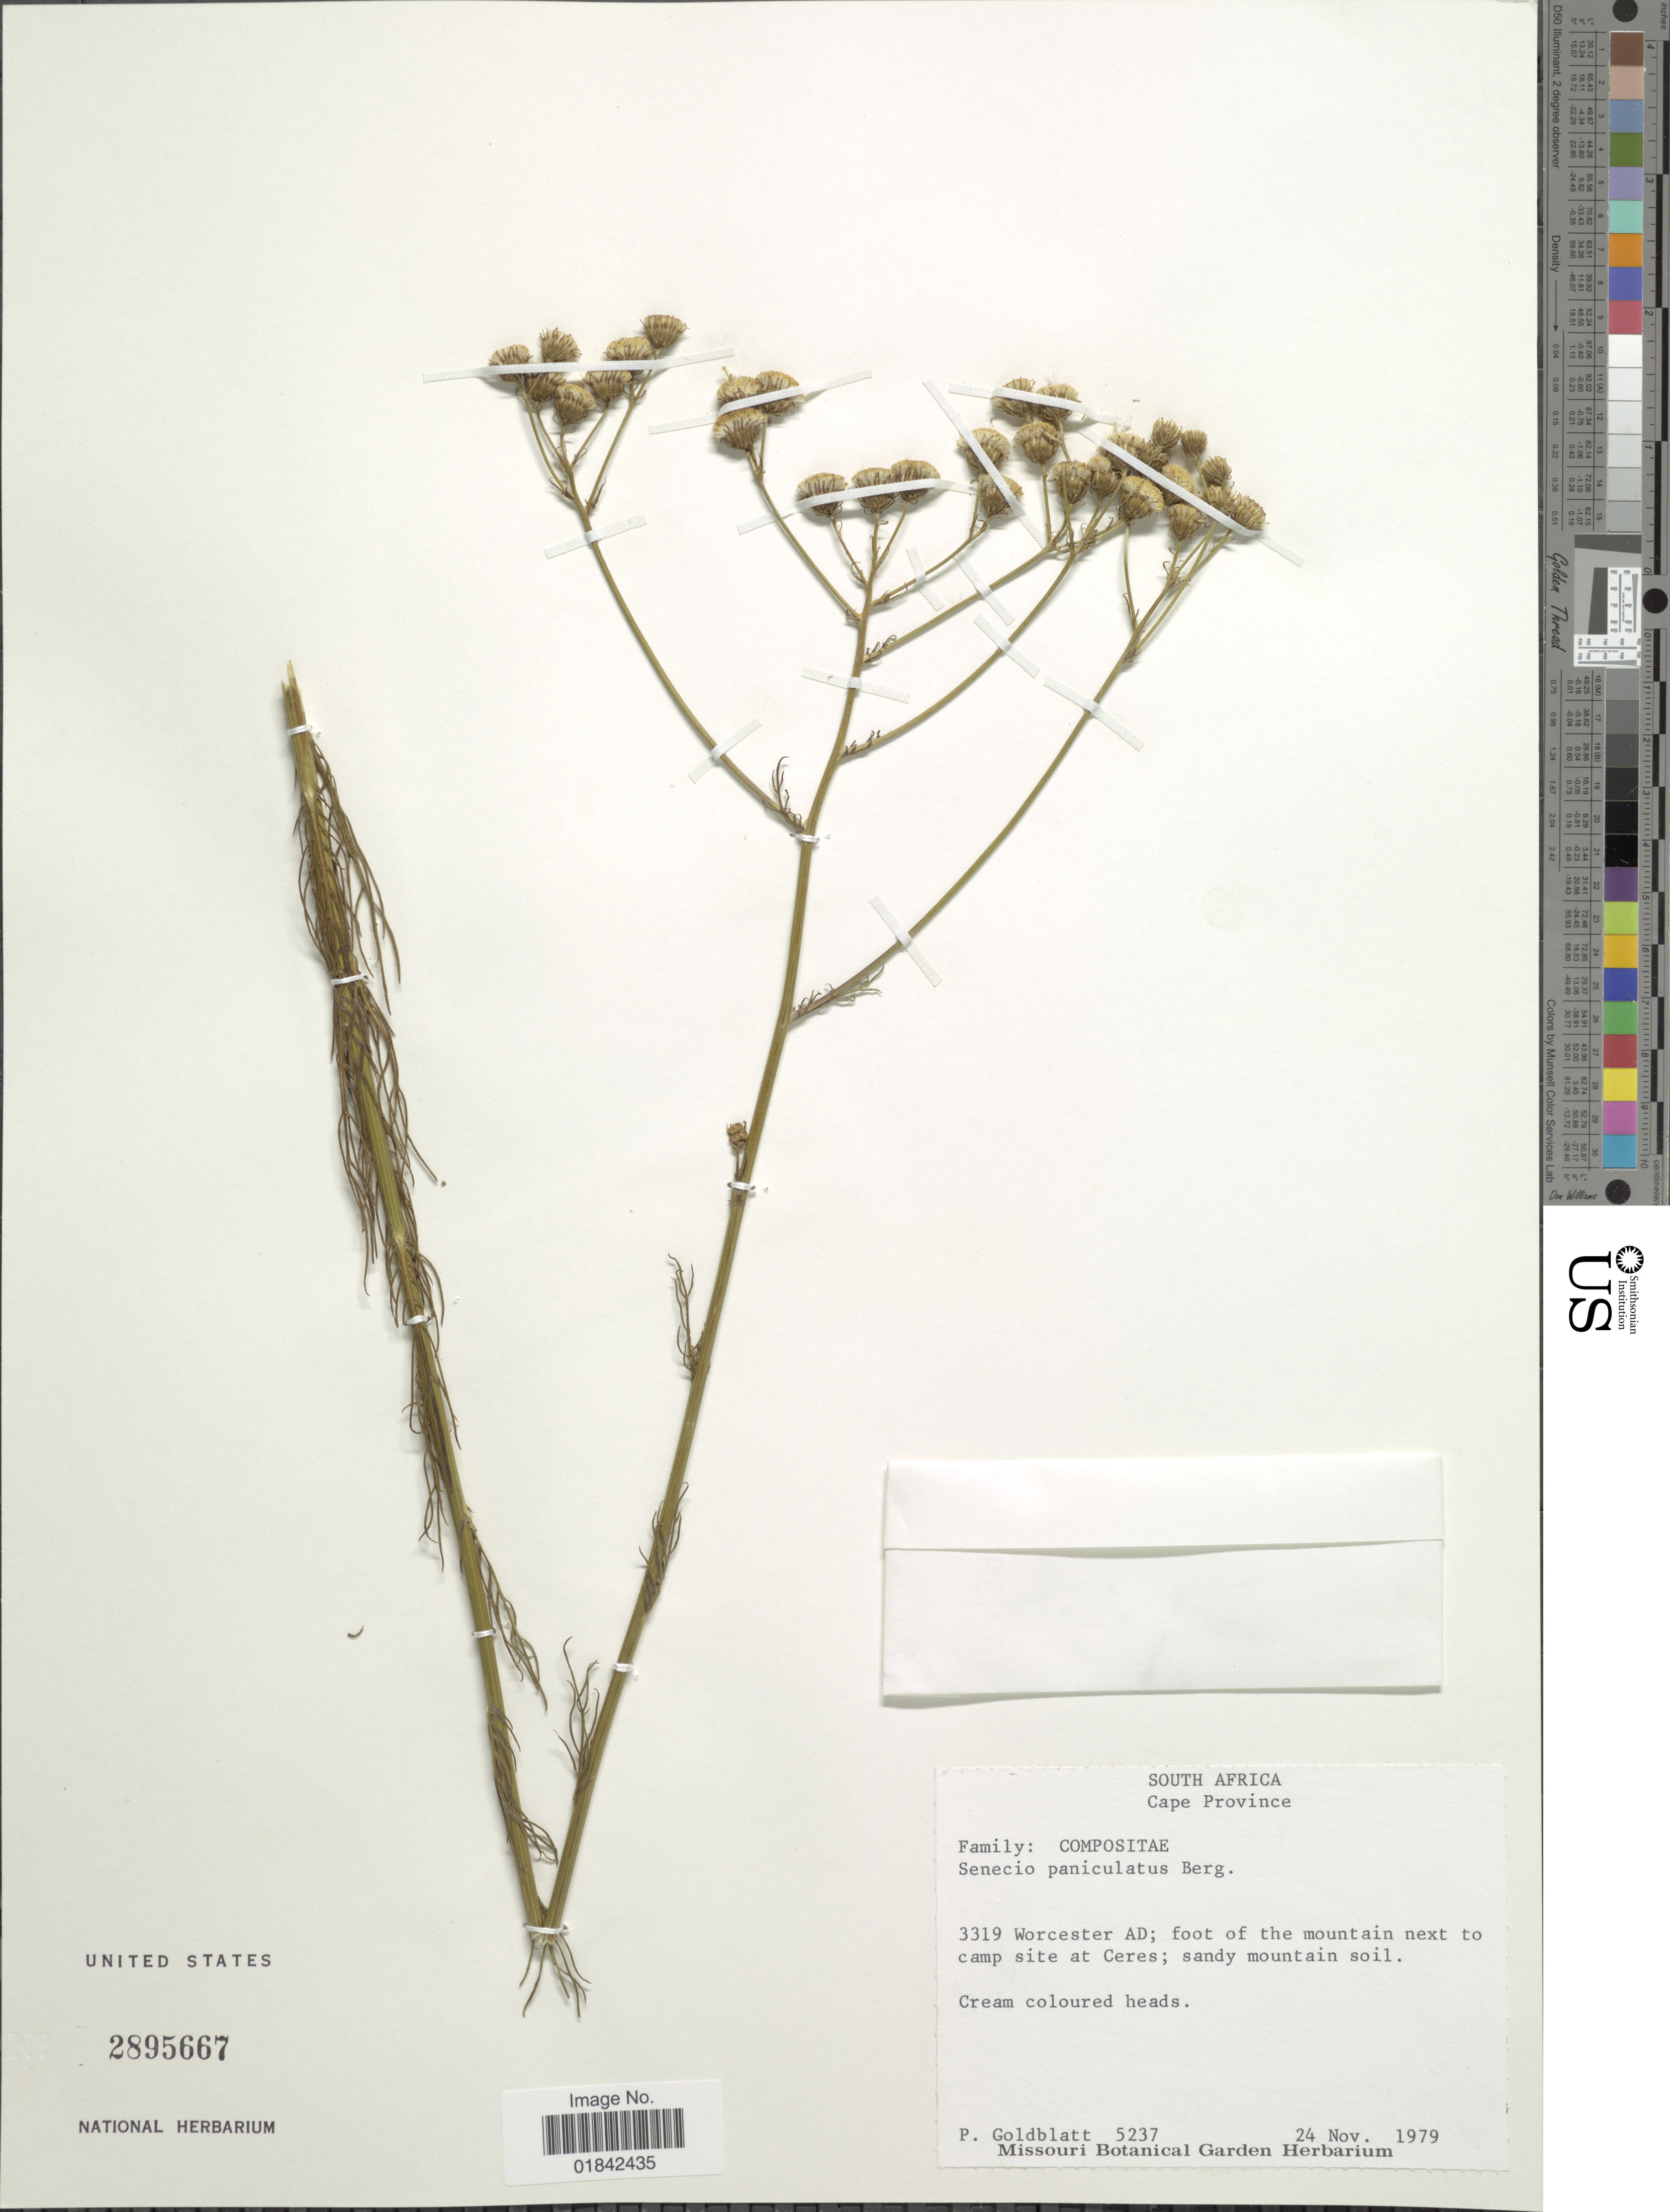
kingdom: Plantae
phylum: Tracheophyta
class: Magnoliopsida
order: Asterales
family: Asteraceae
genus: Senecio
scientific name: Senecio paniculatus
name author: P.J. Bergius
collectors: P. Goldblatt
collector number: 5237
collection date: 1979-11-24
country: South Africa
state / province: Western Cape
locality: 3319 Worcester AD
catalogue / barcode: US 2895667